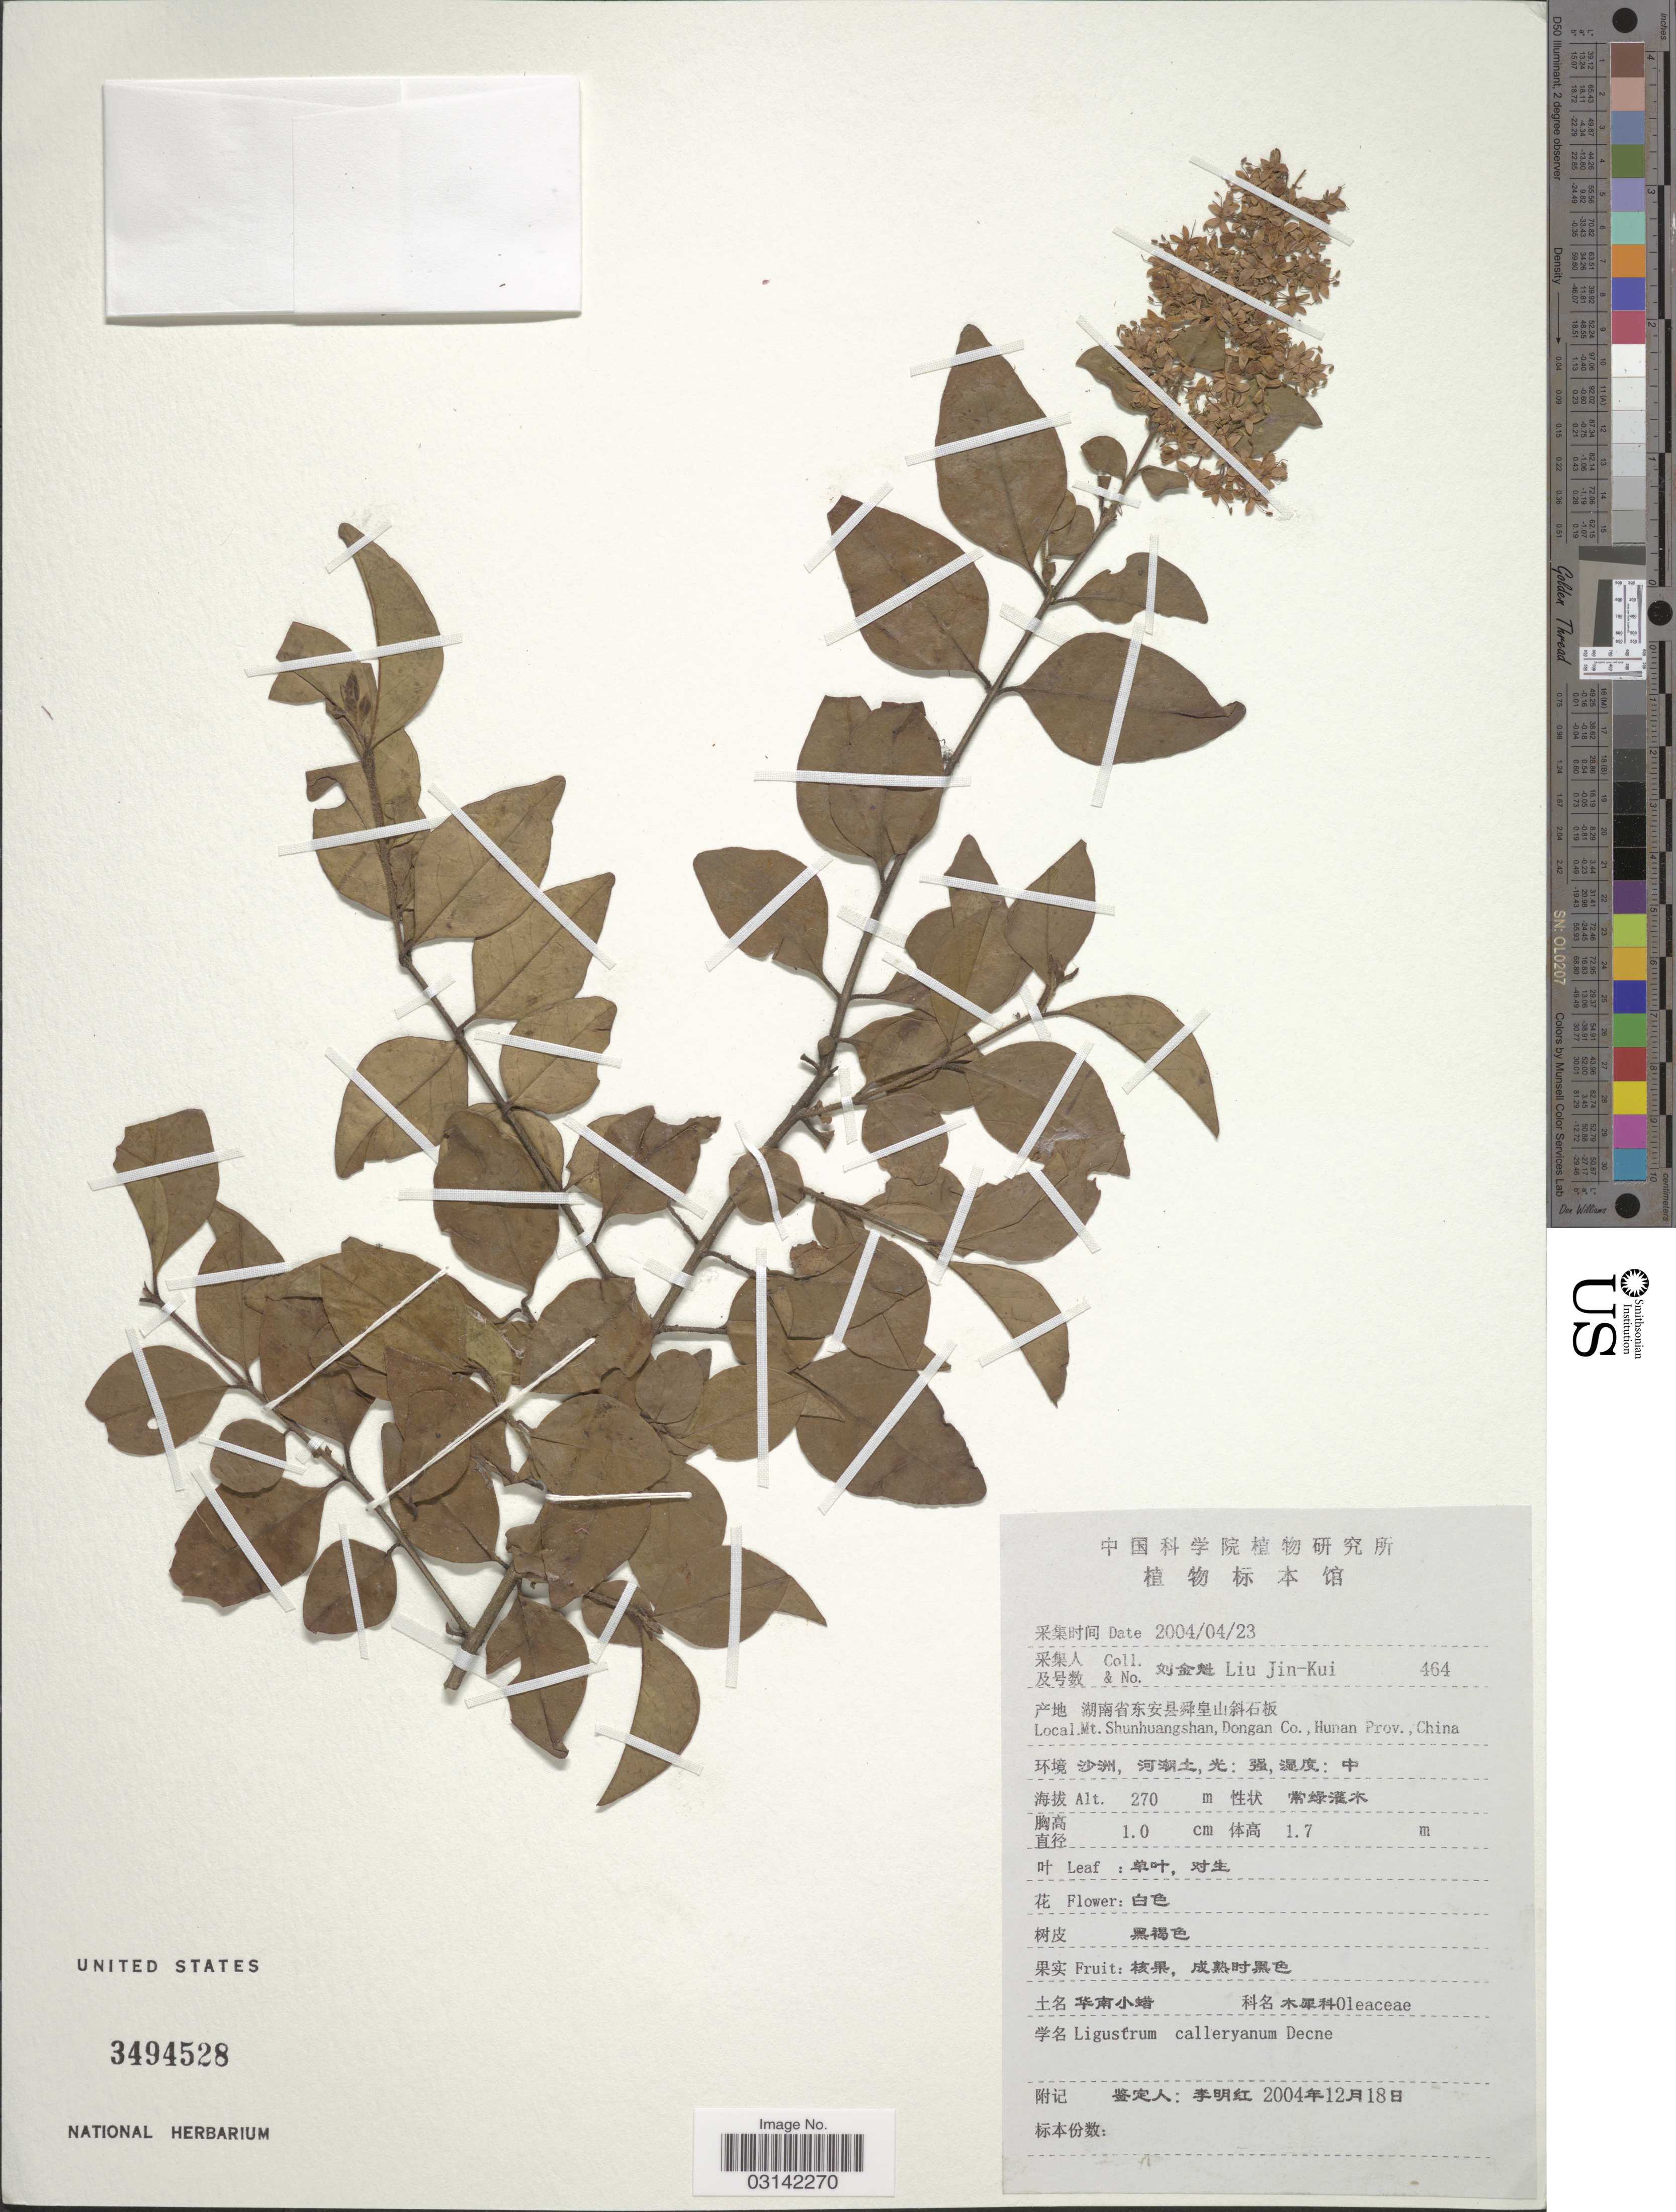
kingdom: Plantae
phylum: Tracheophyta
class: Magnoliopsida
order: Lamiales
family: Oleaceae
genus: Ligustrum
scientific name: Ligustrum calleryanum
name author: Decne.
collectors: Liu Jin-Kui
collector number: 464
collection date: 2004-04-23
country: China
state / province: Hunan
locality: Mt. Shunhuangshan, Dongan Co.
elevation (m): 270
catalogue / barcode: US 3494528